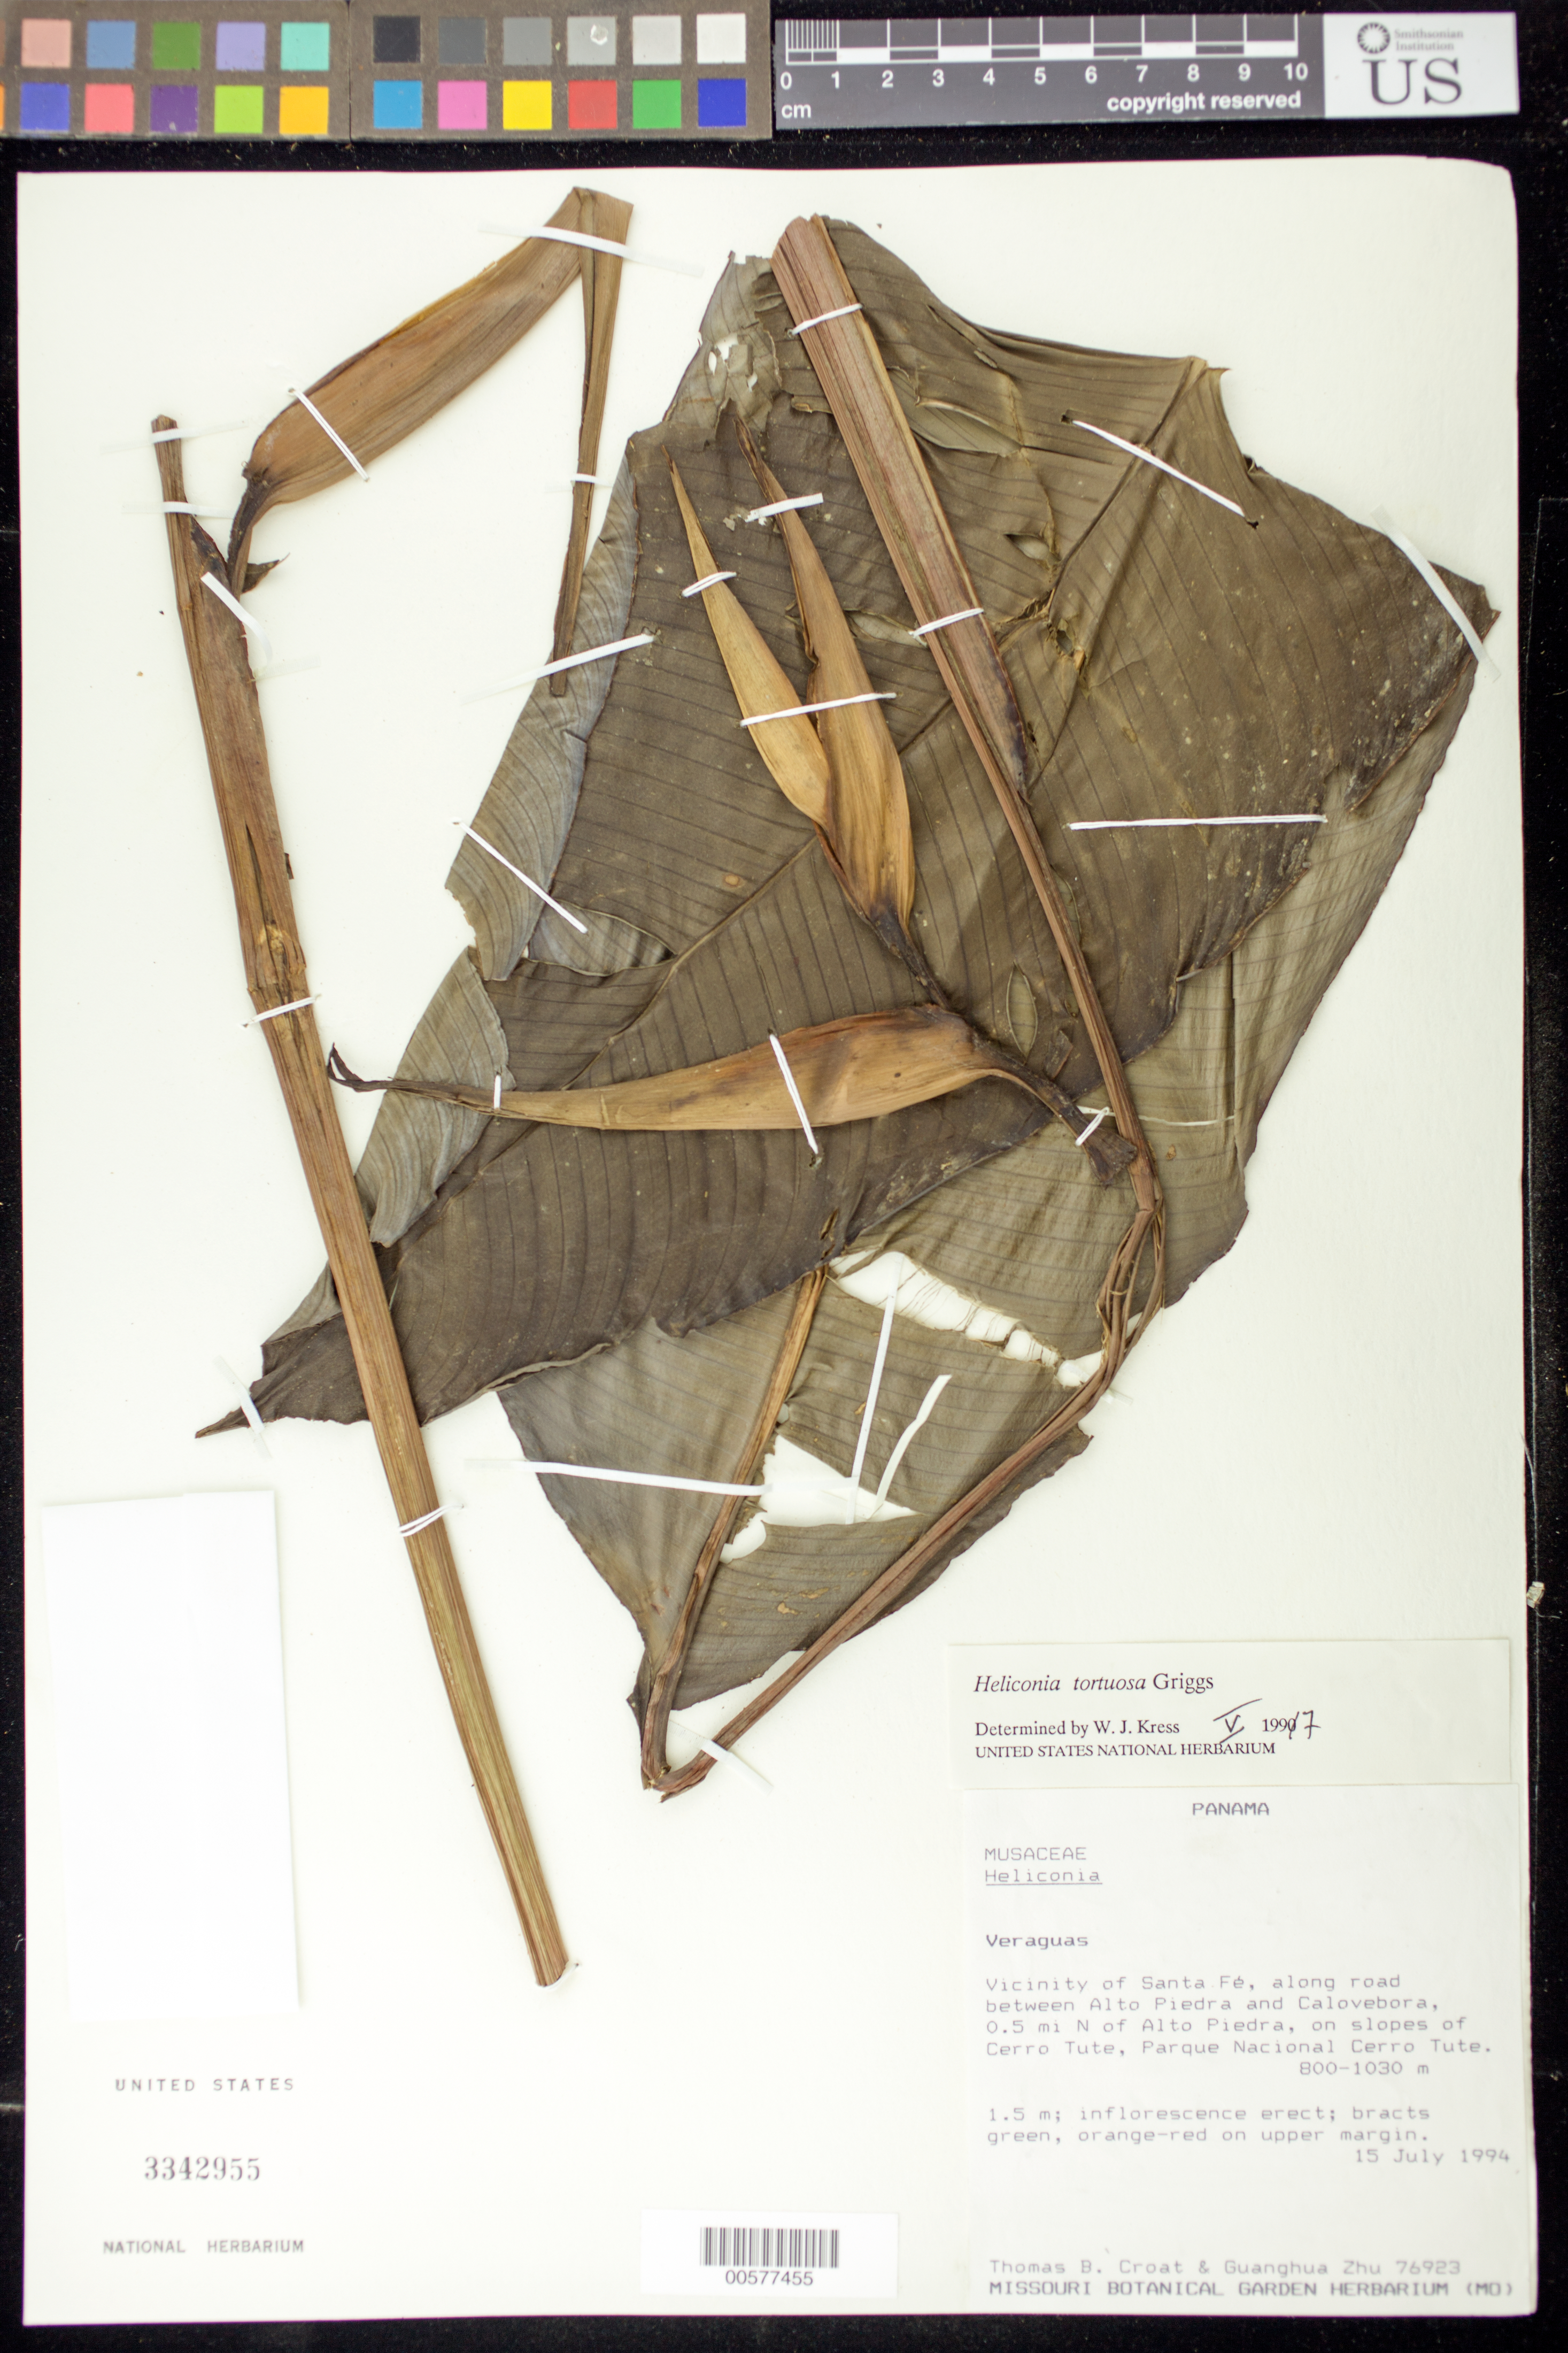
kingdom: Plantae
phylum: Tracheophyta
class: Liliopsida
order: Zingiberales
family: Heliconiaceae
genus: Heliconia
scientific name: Heliconia tortuosa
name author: R.F. Griggs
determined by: Kress, W. J., (US), Smithsonian Institution - National Museum of Natural History (UNITED STATES)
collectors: T. B. Croat & G. H. Zhu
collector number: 76923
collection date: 1994-07-15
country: Panama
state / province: Veraguas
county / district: Santa Fe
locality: Parque Nacional Cerro Tute. Vicinity of Santa Fe, along road between Alto Piedra and Calovebora, 0.5 mi N of Alto Piedra, on slopes of Cerro Tute.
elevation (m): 800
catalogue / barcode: US 3342955